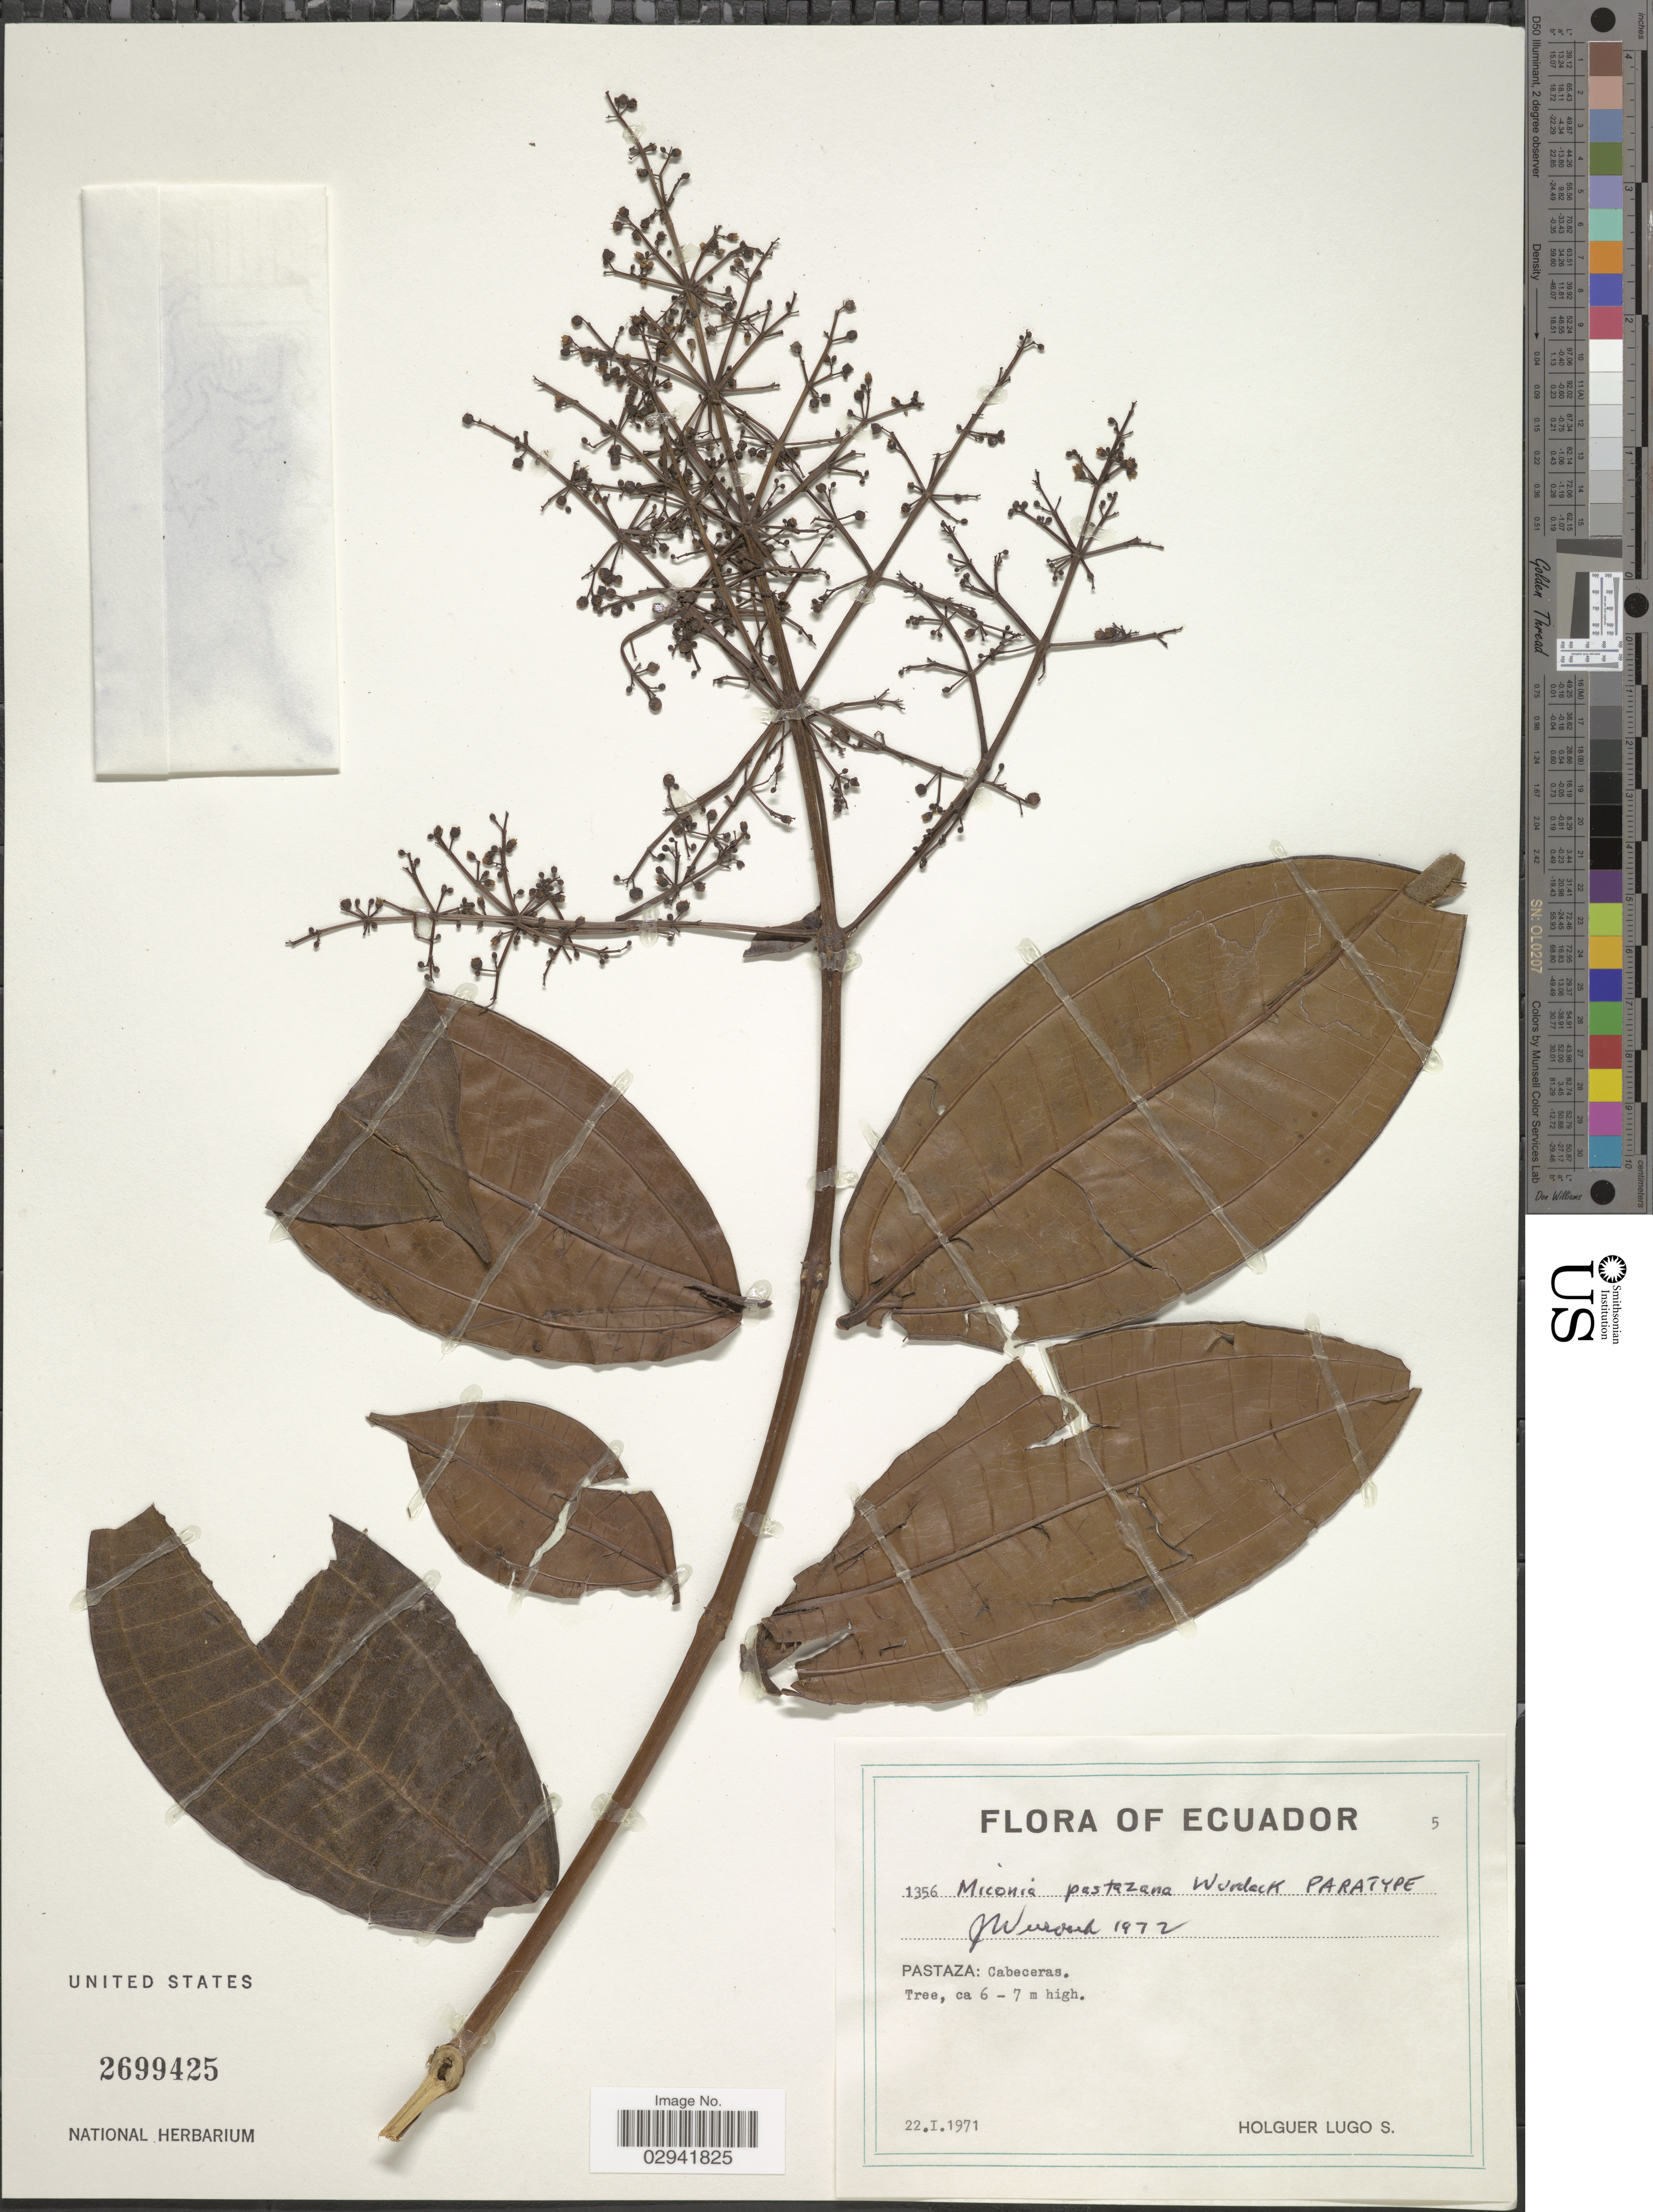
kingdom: Plantae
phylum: Tracheophyta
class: Magnoliopsida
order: Myrtales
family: Melastomataceae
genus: Miconia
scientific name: Miconia pastazana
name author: Wurdack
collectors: H. Lugo S.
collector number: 1356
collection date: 1971-01-22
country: Ecuador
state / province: Pastaza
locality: Cabeceras.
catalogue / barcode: US 2699425